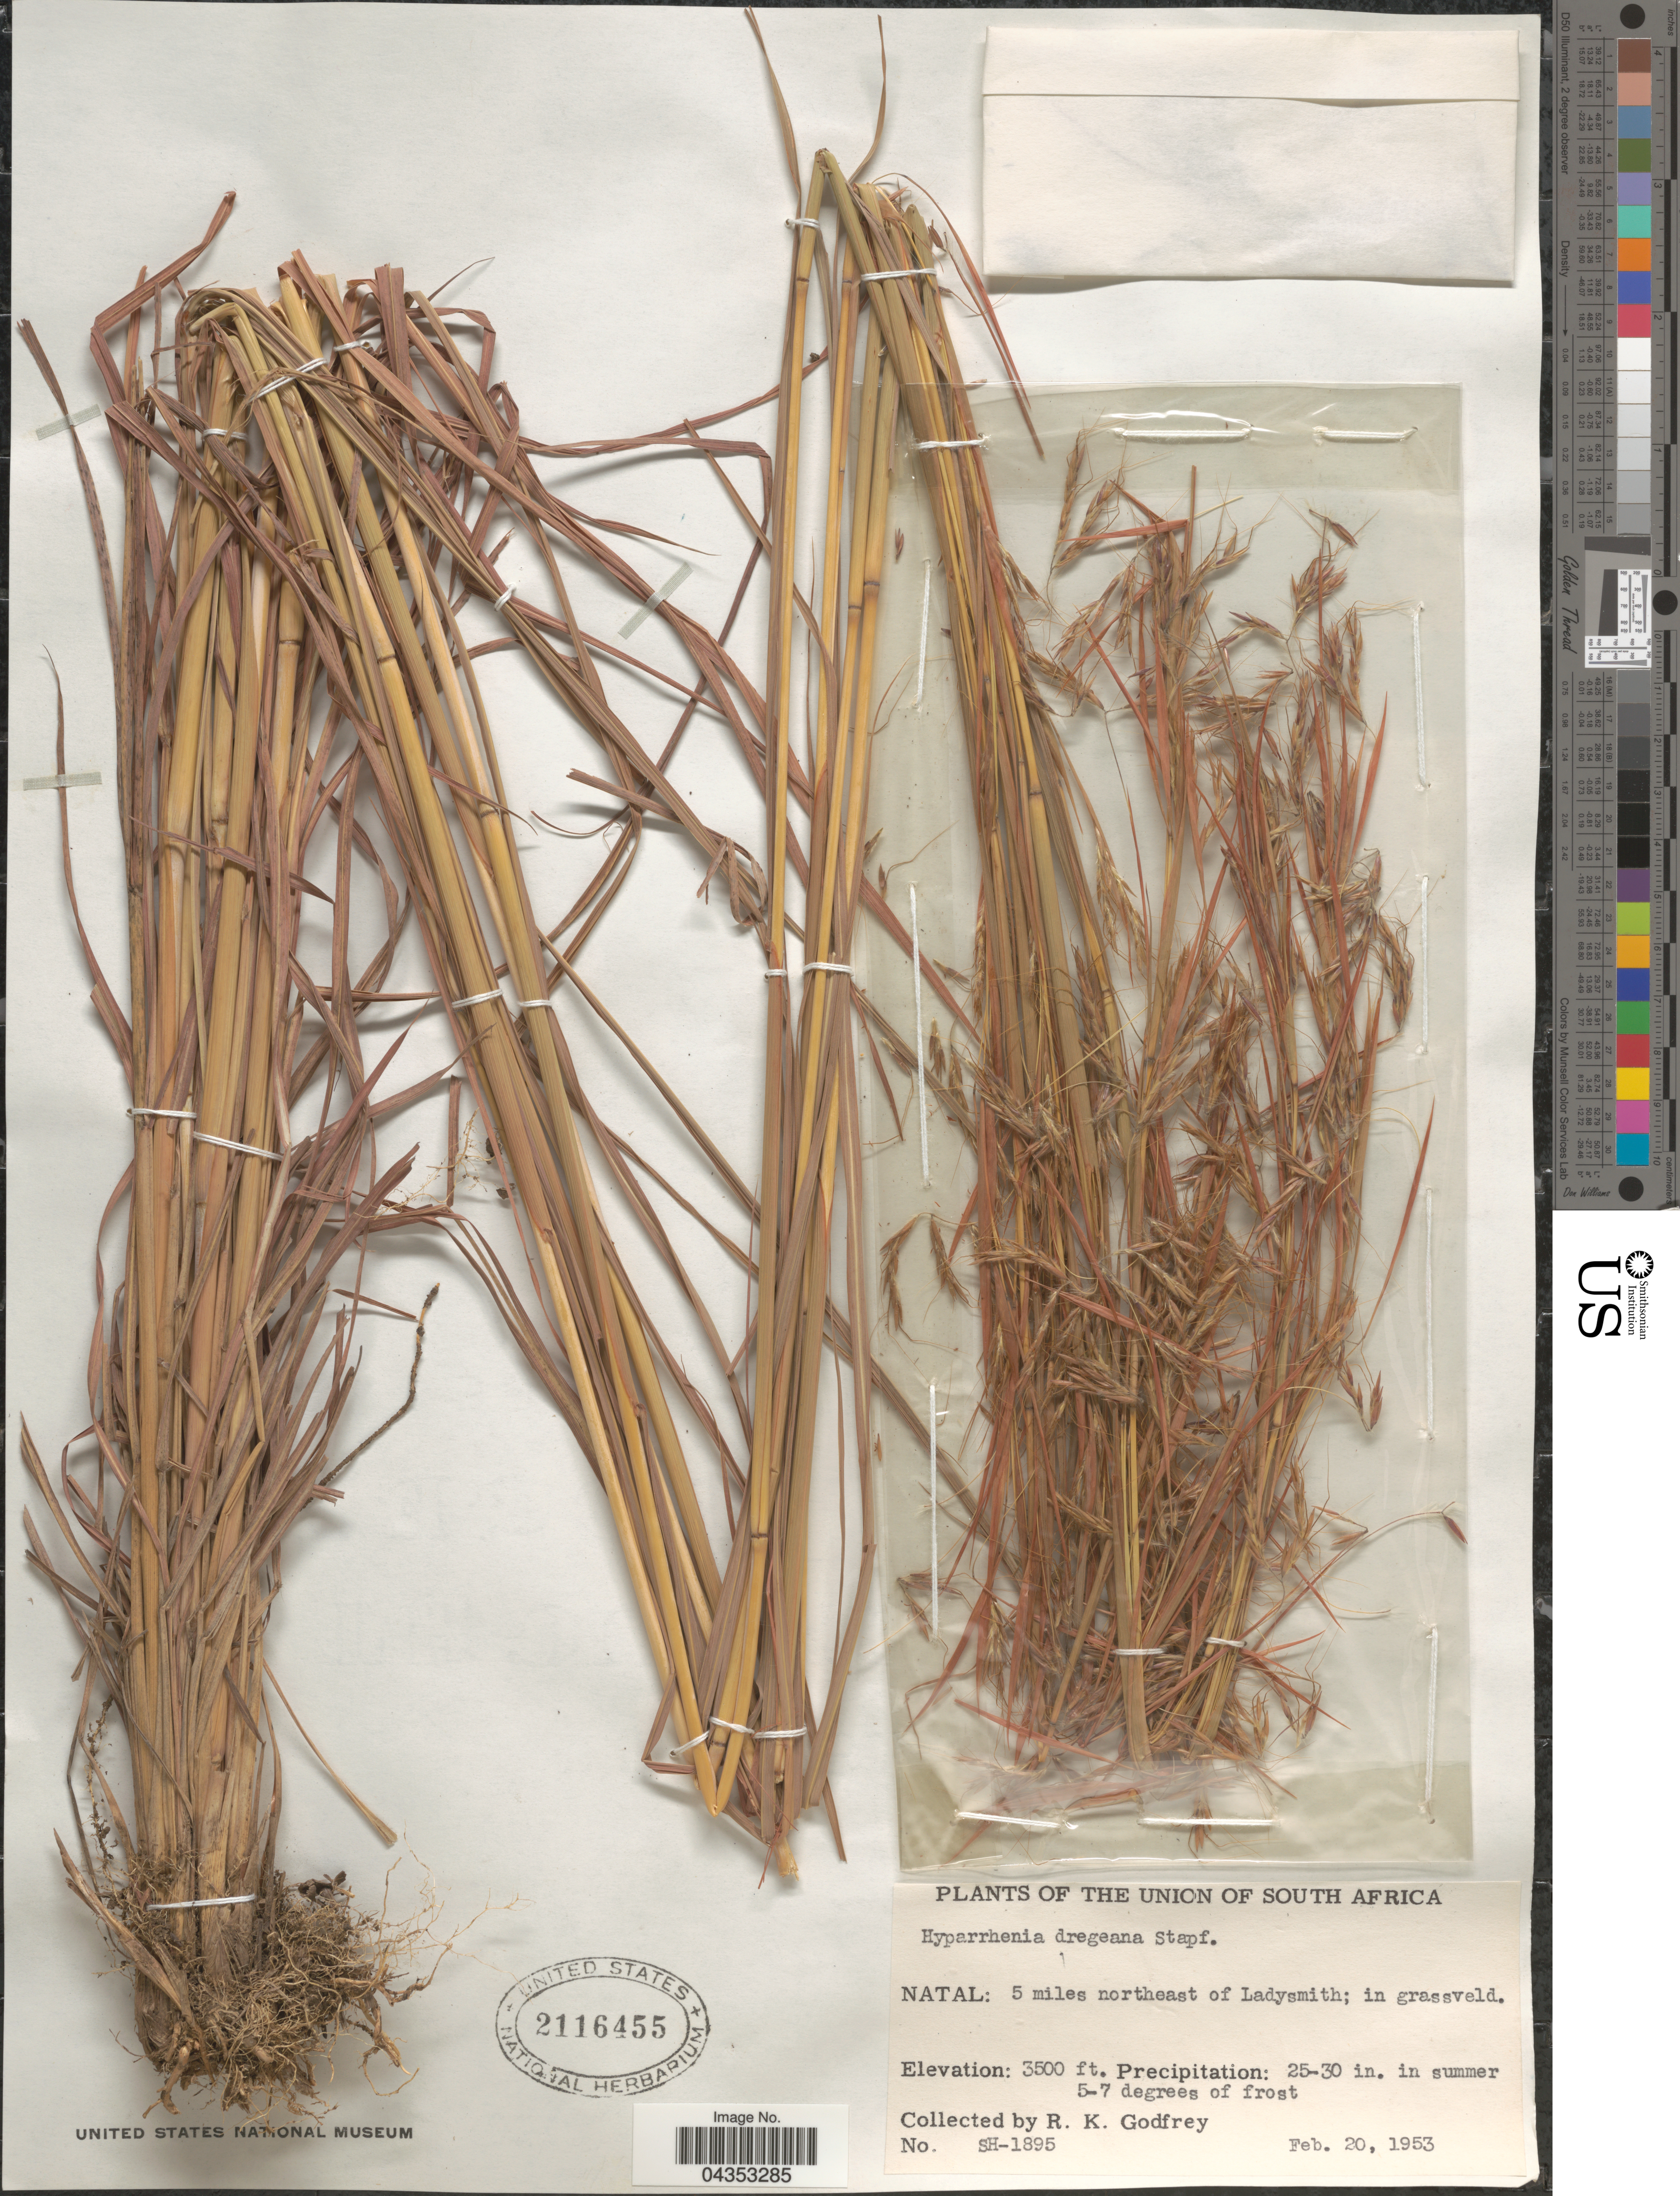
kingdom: Plantae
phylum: Tracheophyta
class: Liliopsida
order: Poales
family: Poaceae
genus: Hyparrhenia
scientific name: Hyparrhenia dregeana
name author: (Nees) Stapf ex Stent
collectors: R. K. Godfrey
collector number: SH-1895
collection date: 1953-02-20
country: South Africa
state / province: KwaZulu-Natal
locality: Union of South Africa. Natal: 5 miles northeast of Ladysmith; in grassveld.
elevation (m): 1067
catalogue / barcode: US 2116455